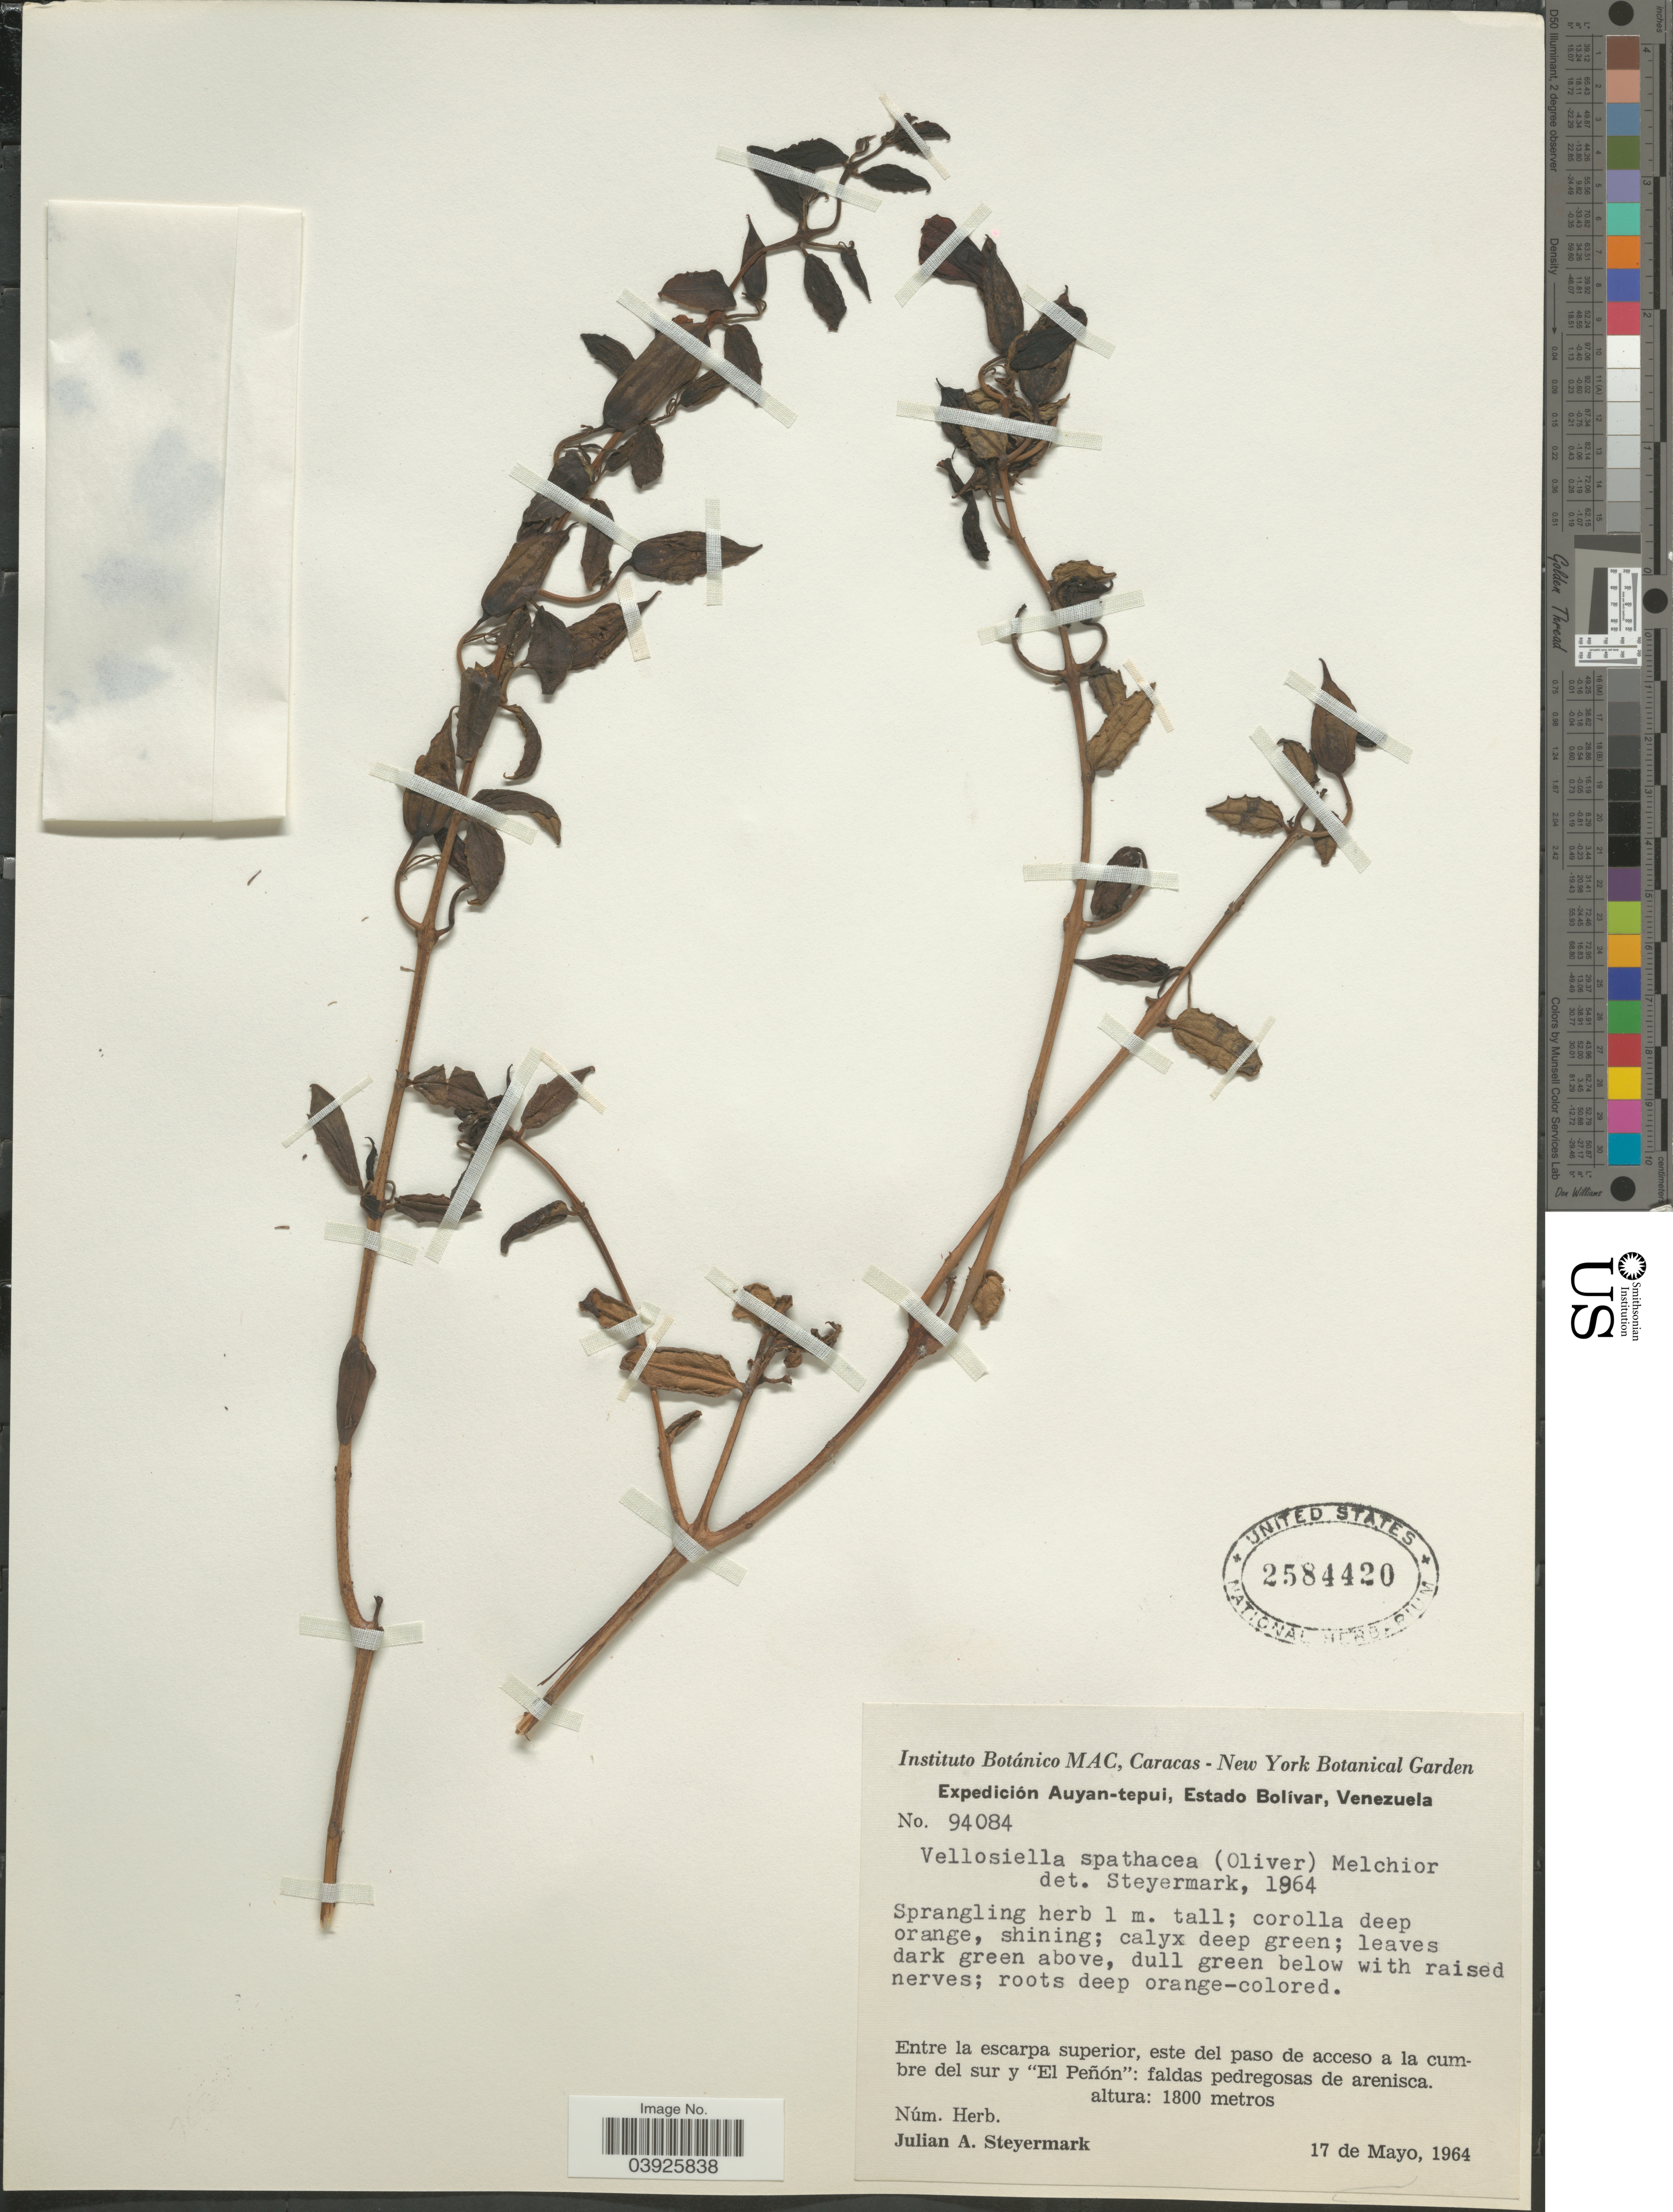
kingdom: Plantae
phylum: Tracheophyta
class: Magnoliopsida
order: Lamiales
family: Orobanchaceae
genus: Vellosiella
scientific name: Vellosiella spathacea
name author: (Oliv.) Melch.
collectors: J. Steyermark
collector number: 94084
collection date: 1964-05-17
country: Venezuela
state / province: Bolivar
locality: Auyan-tepui. Entre la escarpa superior, este del paso de acceso a la cumbre del sur y "El Peñón": faldas pedregosas de arenisca.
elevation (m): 1800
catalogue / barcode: US 2584420